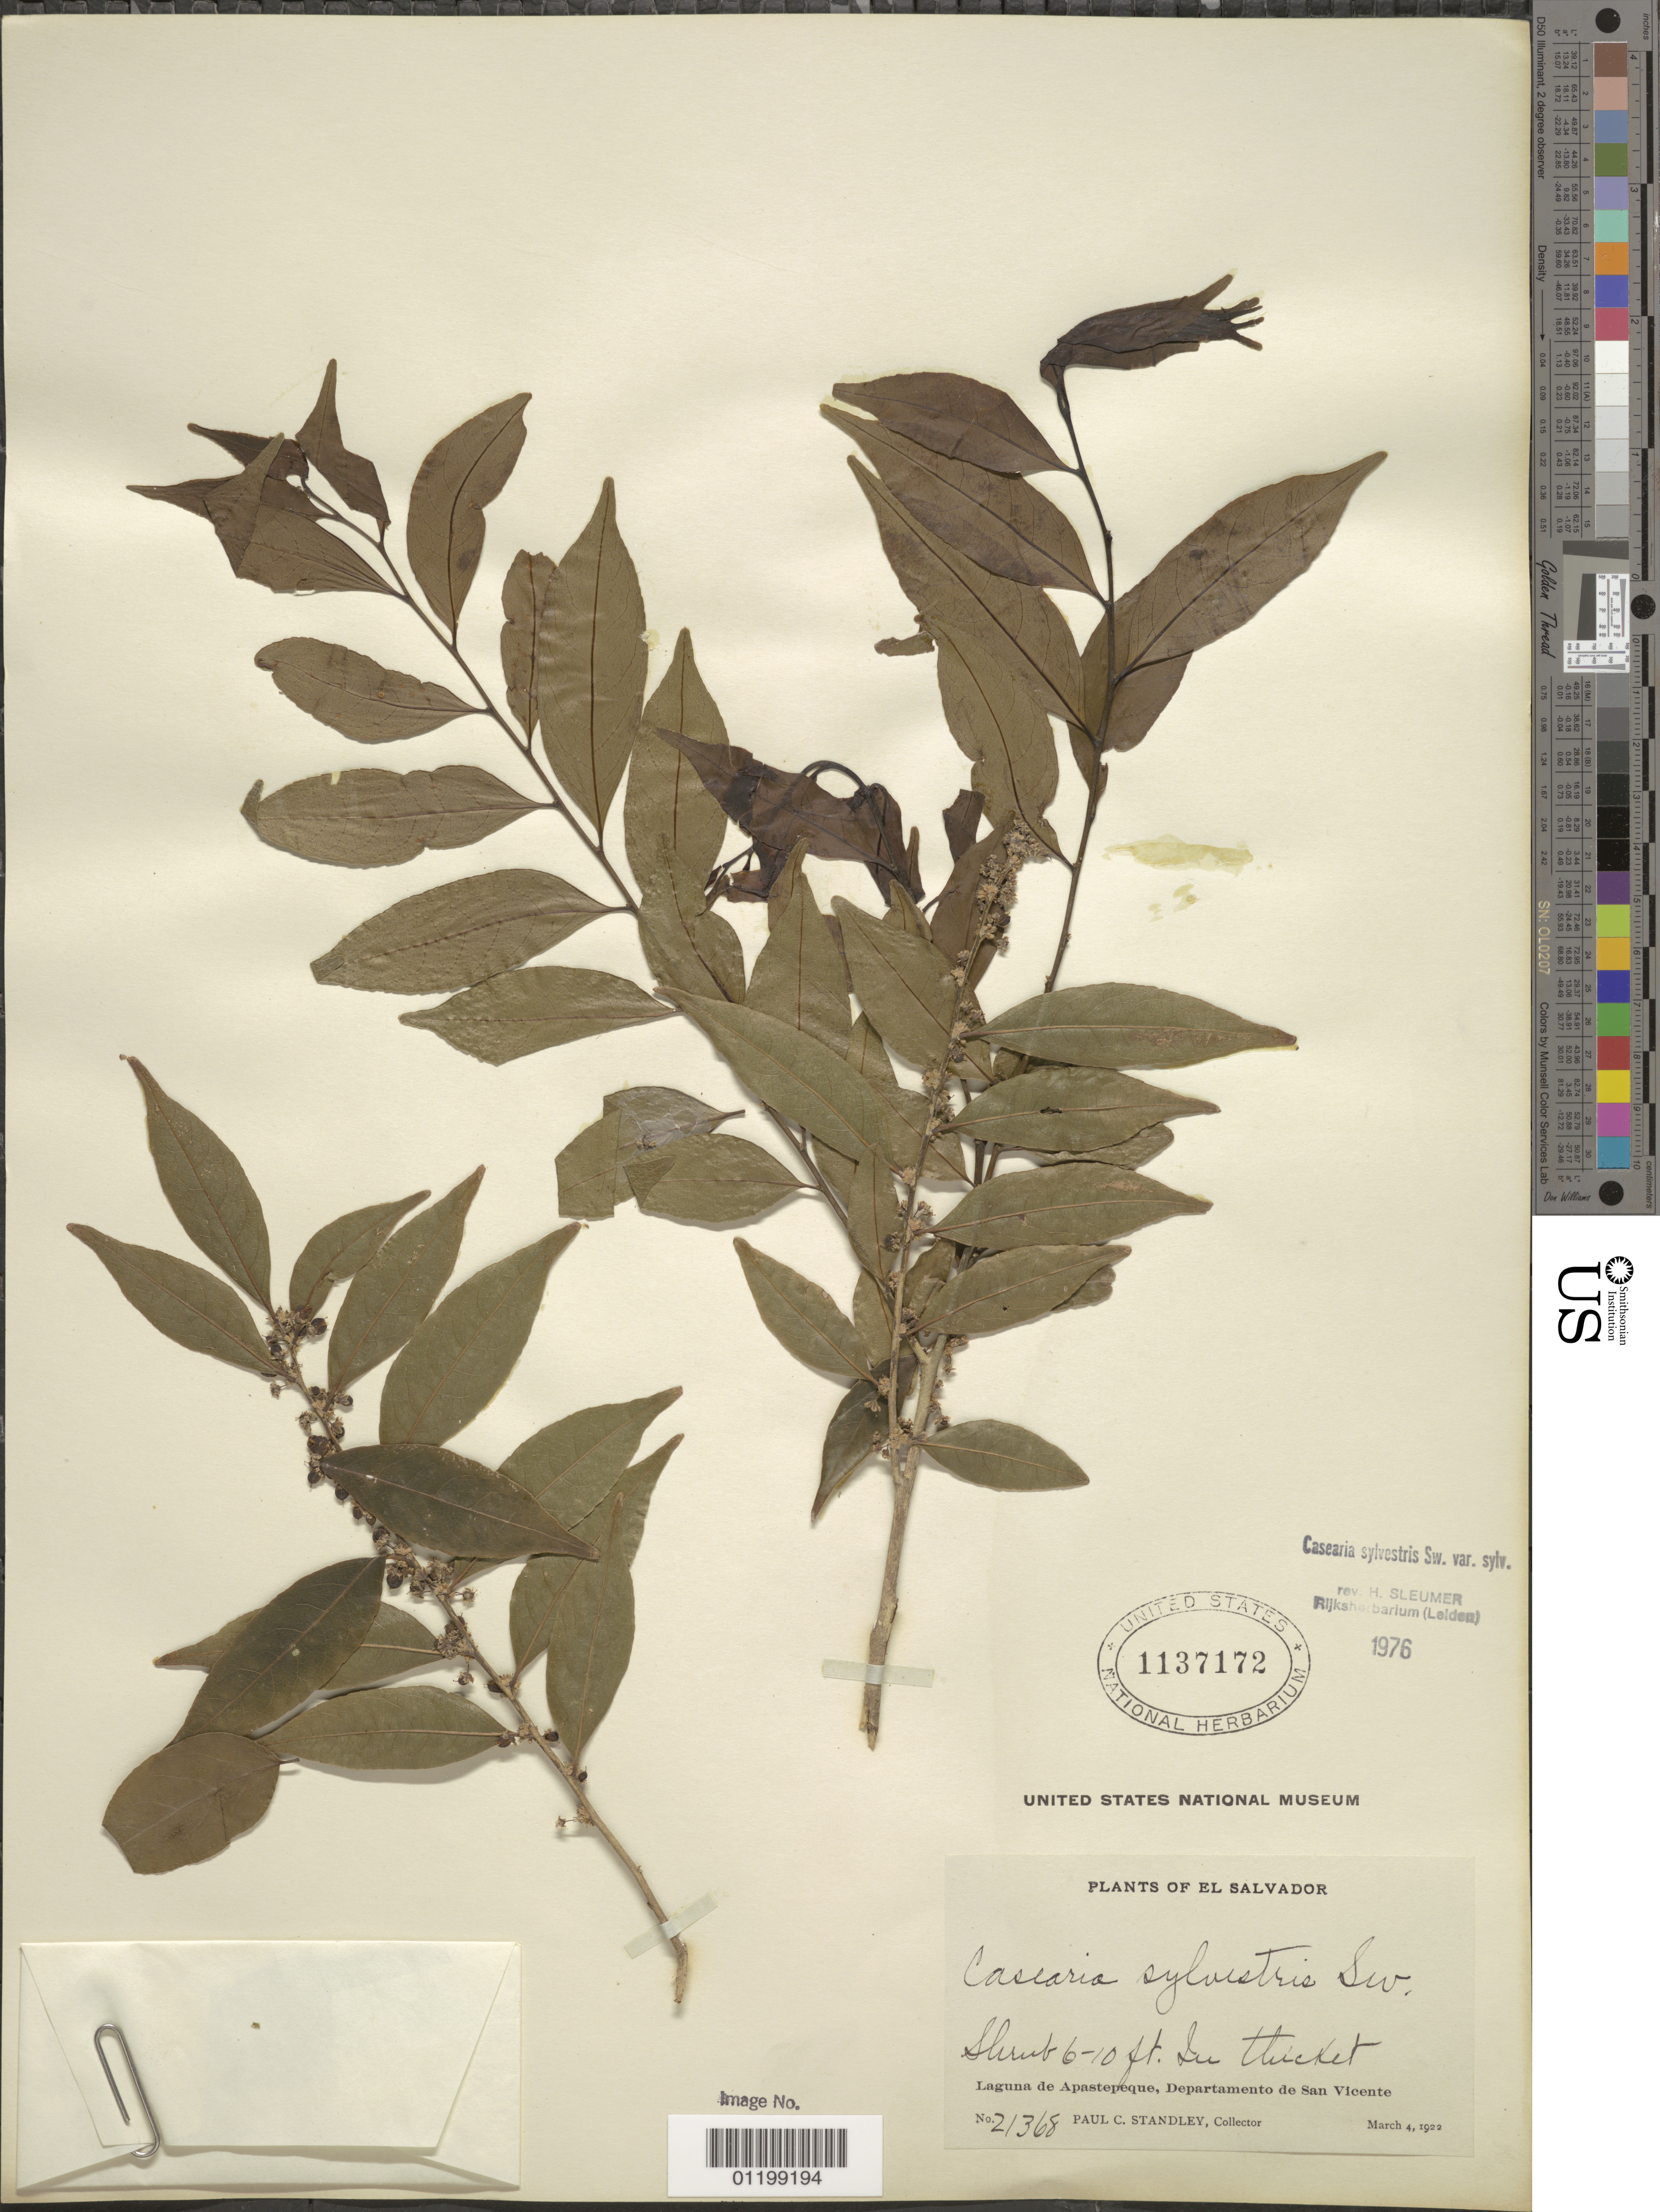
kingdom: Plantae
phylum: Tracheophyta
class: Magnoliopsida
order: Malpighiales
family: Salicaceae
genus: Casearia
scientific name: Casearia sylvestris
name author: Sw.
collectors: P. C. Standley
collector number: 21368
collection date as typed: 04 Mar 1922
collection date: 1922-03-04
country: El Salvador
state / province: San Vincente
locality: Vicinity of Apastepeque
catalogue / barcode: US 1137172